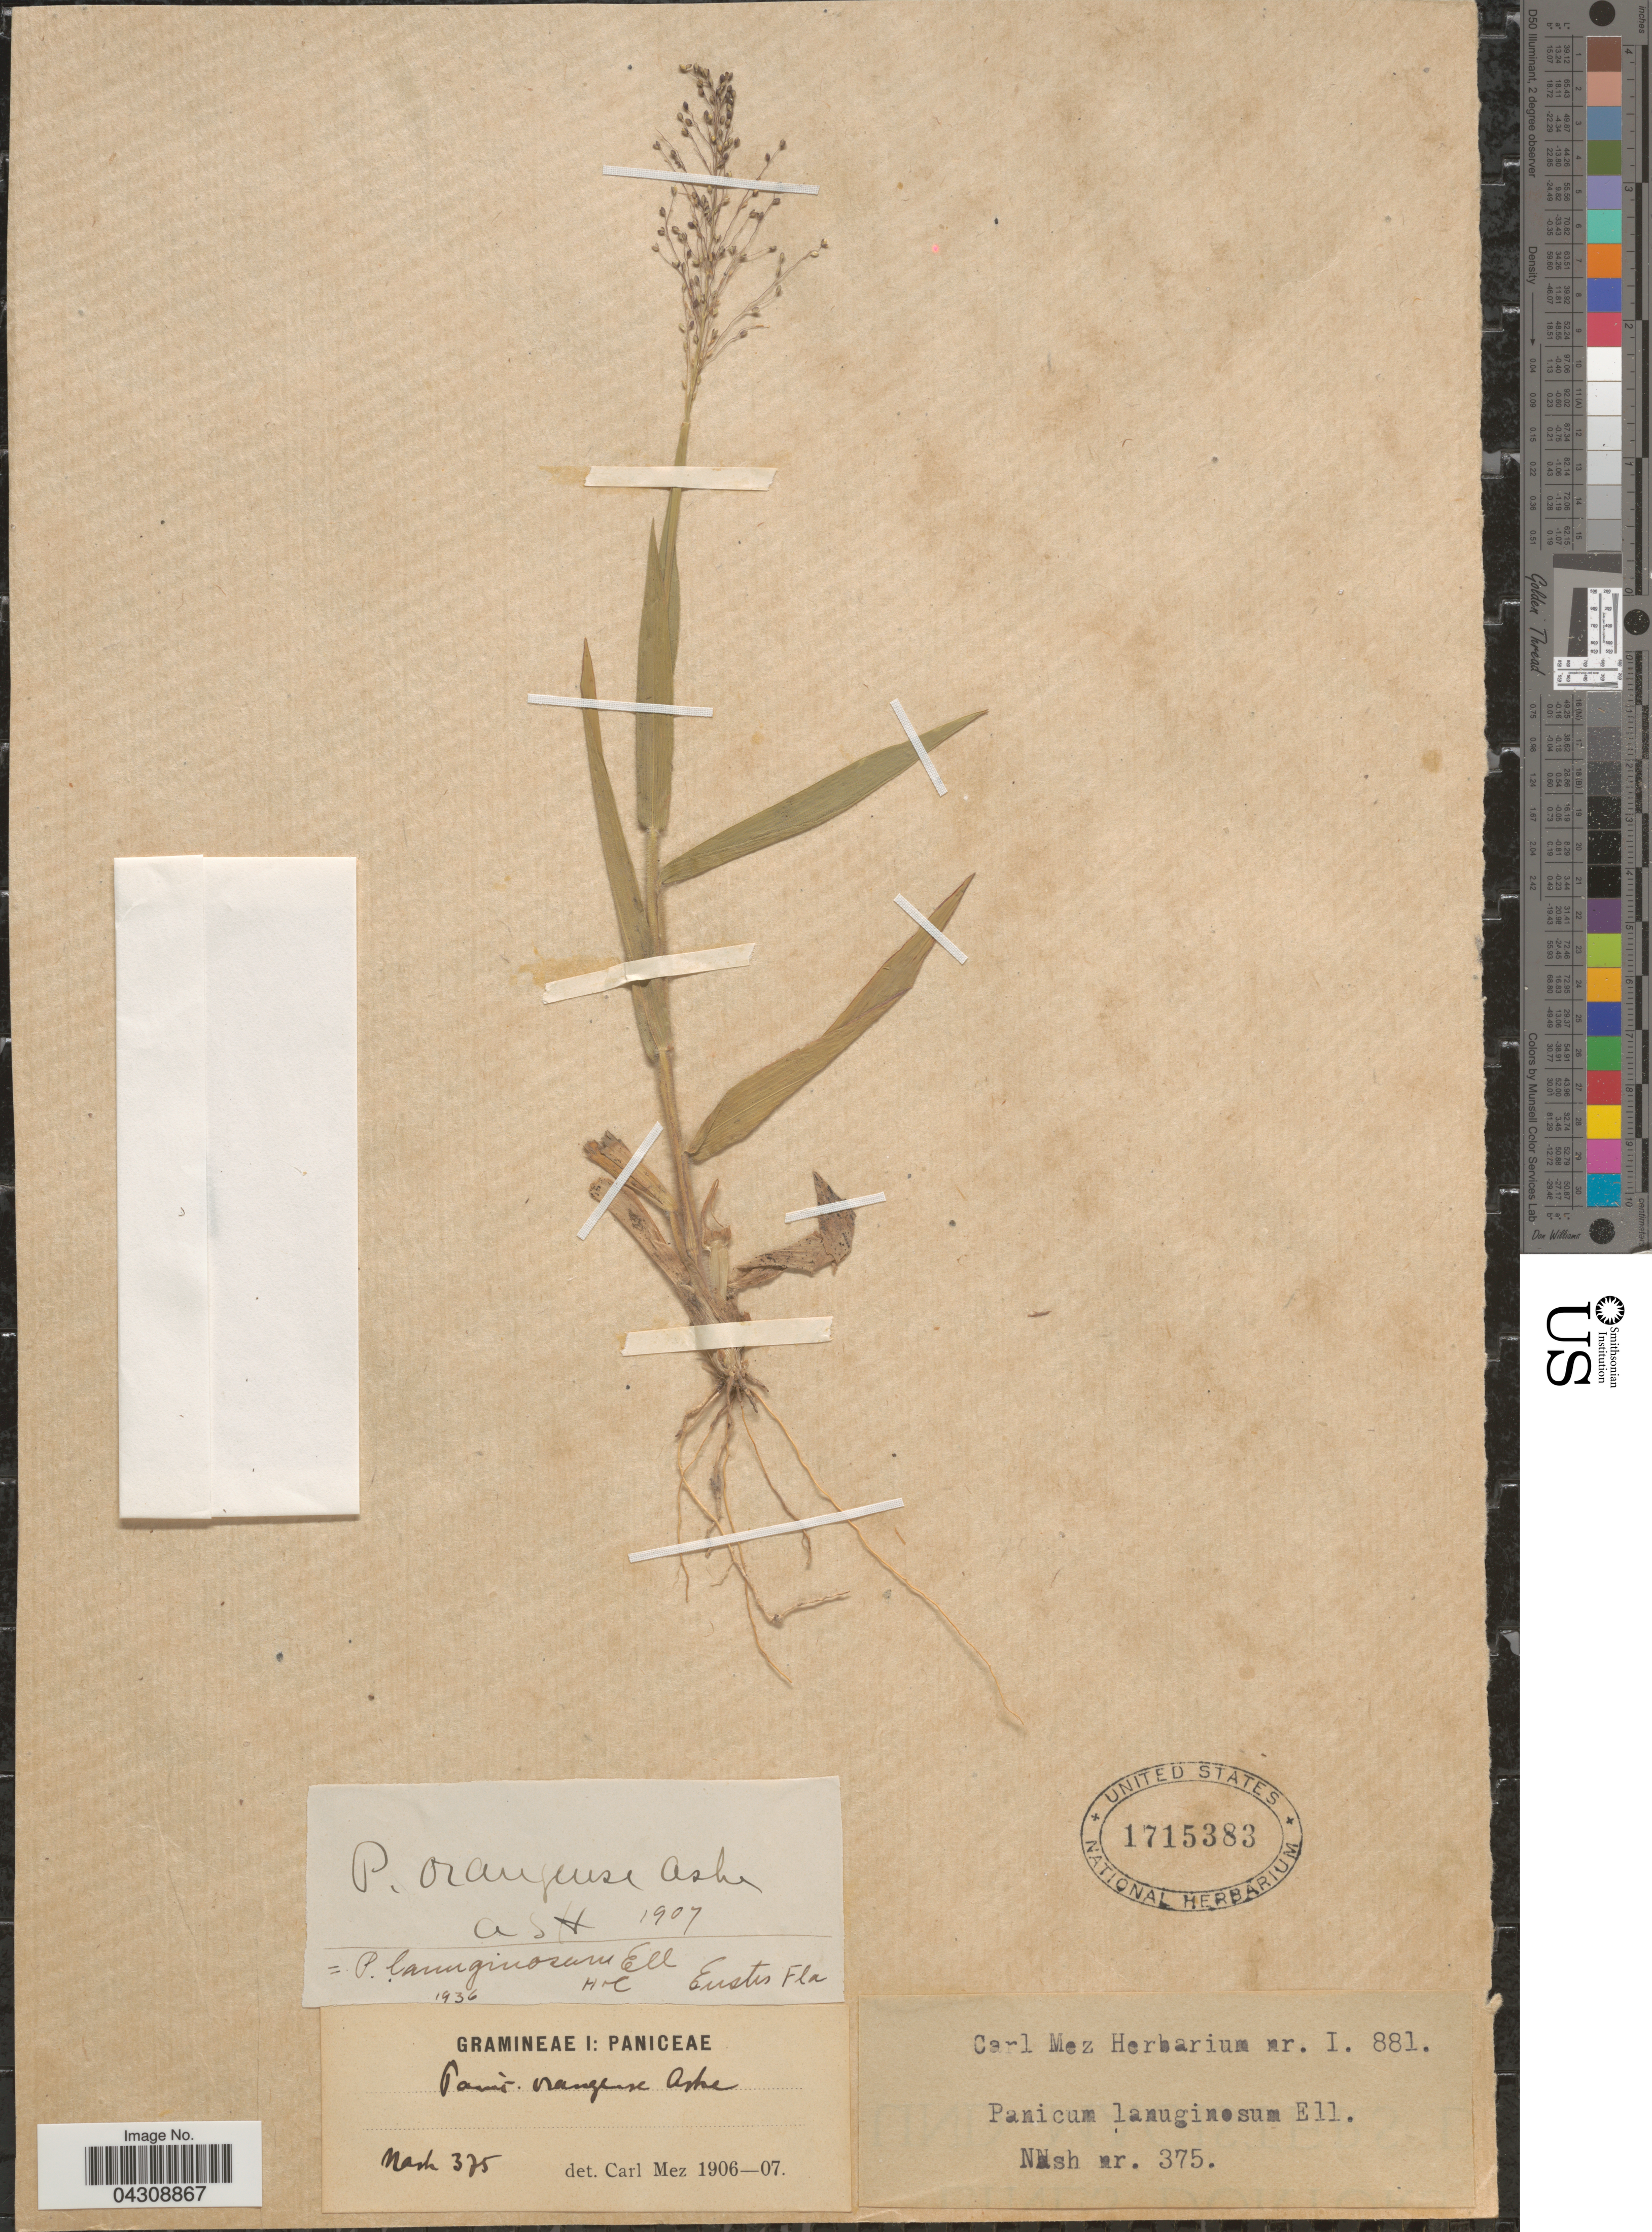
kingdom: Plantae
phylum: Tracheophyta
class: Liliopsida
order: Poales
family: Poaceae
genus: Dichanthelium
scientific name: Dichanthelium acuminatum var. acuminatum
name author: (Sw.) Gould & C.A. Clark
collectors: -- Nash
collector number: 375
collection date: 1907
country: United States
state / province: Florida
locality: Eustis.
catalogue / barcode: US 1715383